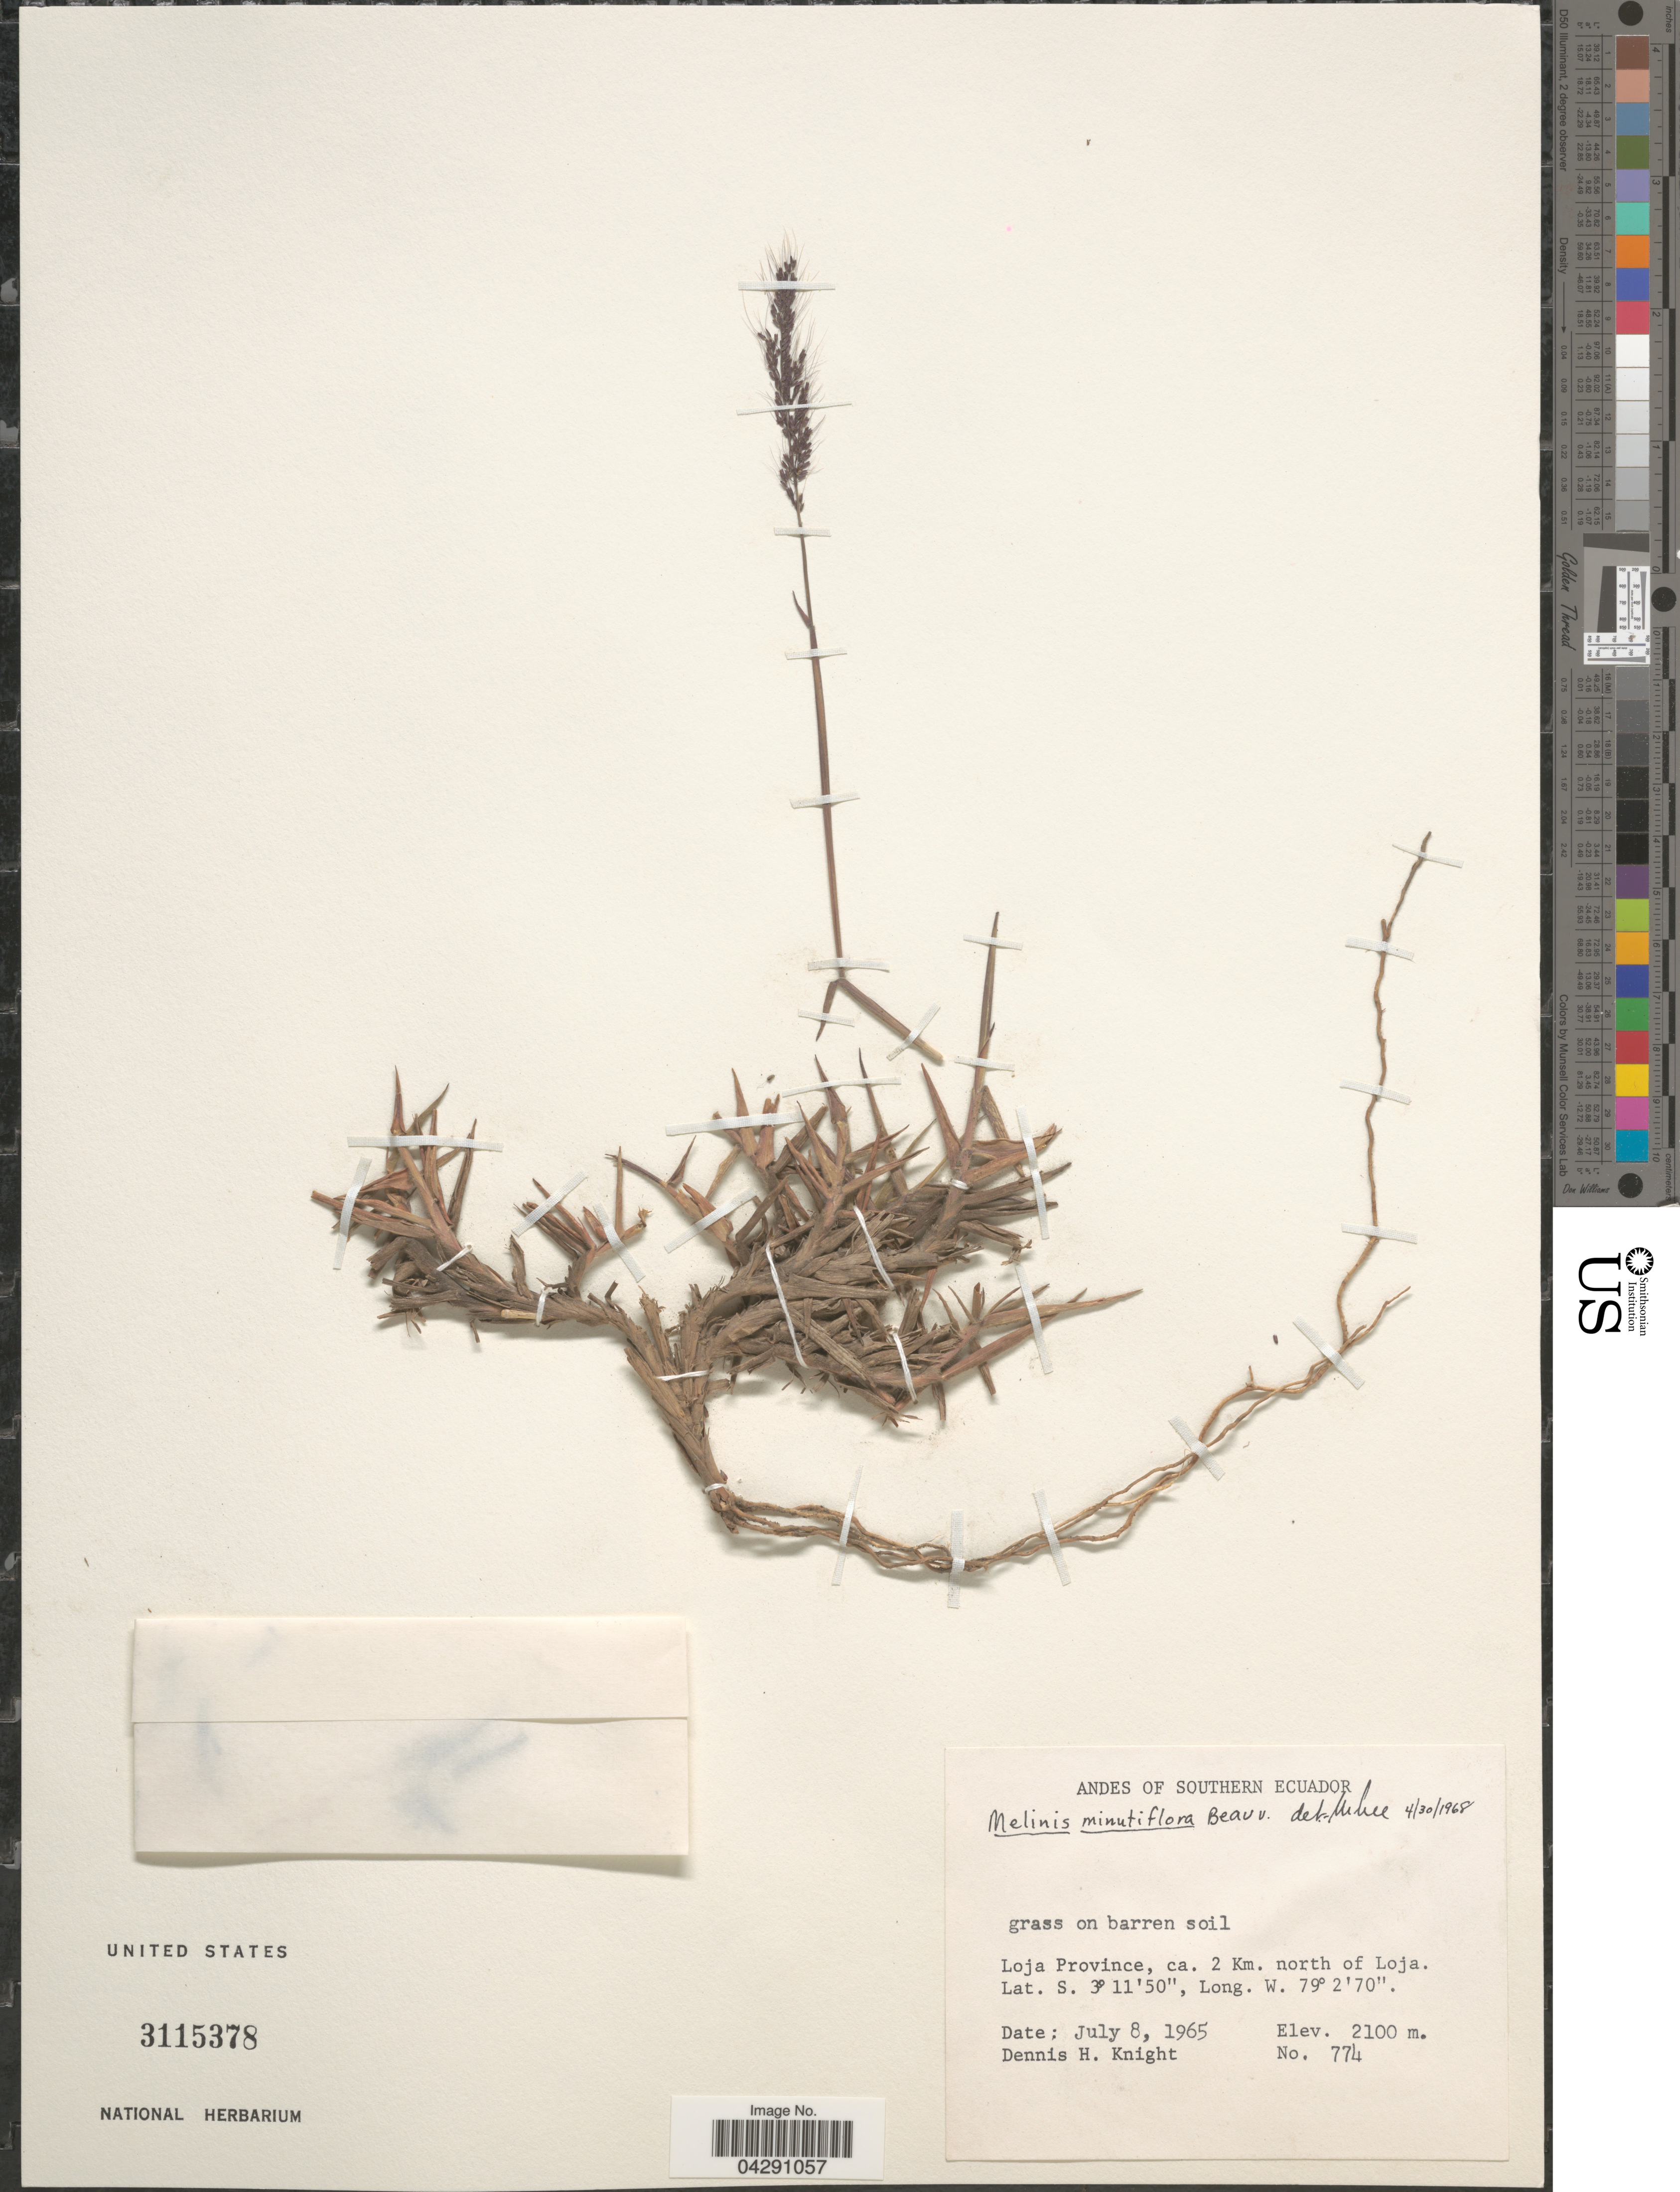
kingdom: Plantae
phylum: Tracheophyta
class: Liliopsida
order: Poales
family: Poaceae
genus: Melinis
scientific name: Melinis minutiflora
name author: P. Beauv.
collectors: D. Knight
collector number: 774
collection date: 1965-07-08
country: Ecuador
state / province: Loja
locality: Andes of Southern Ecuador. Ca. 2 Km. north of Loja.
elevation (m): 2100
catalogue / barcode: US 3115378